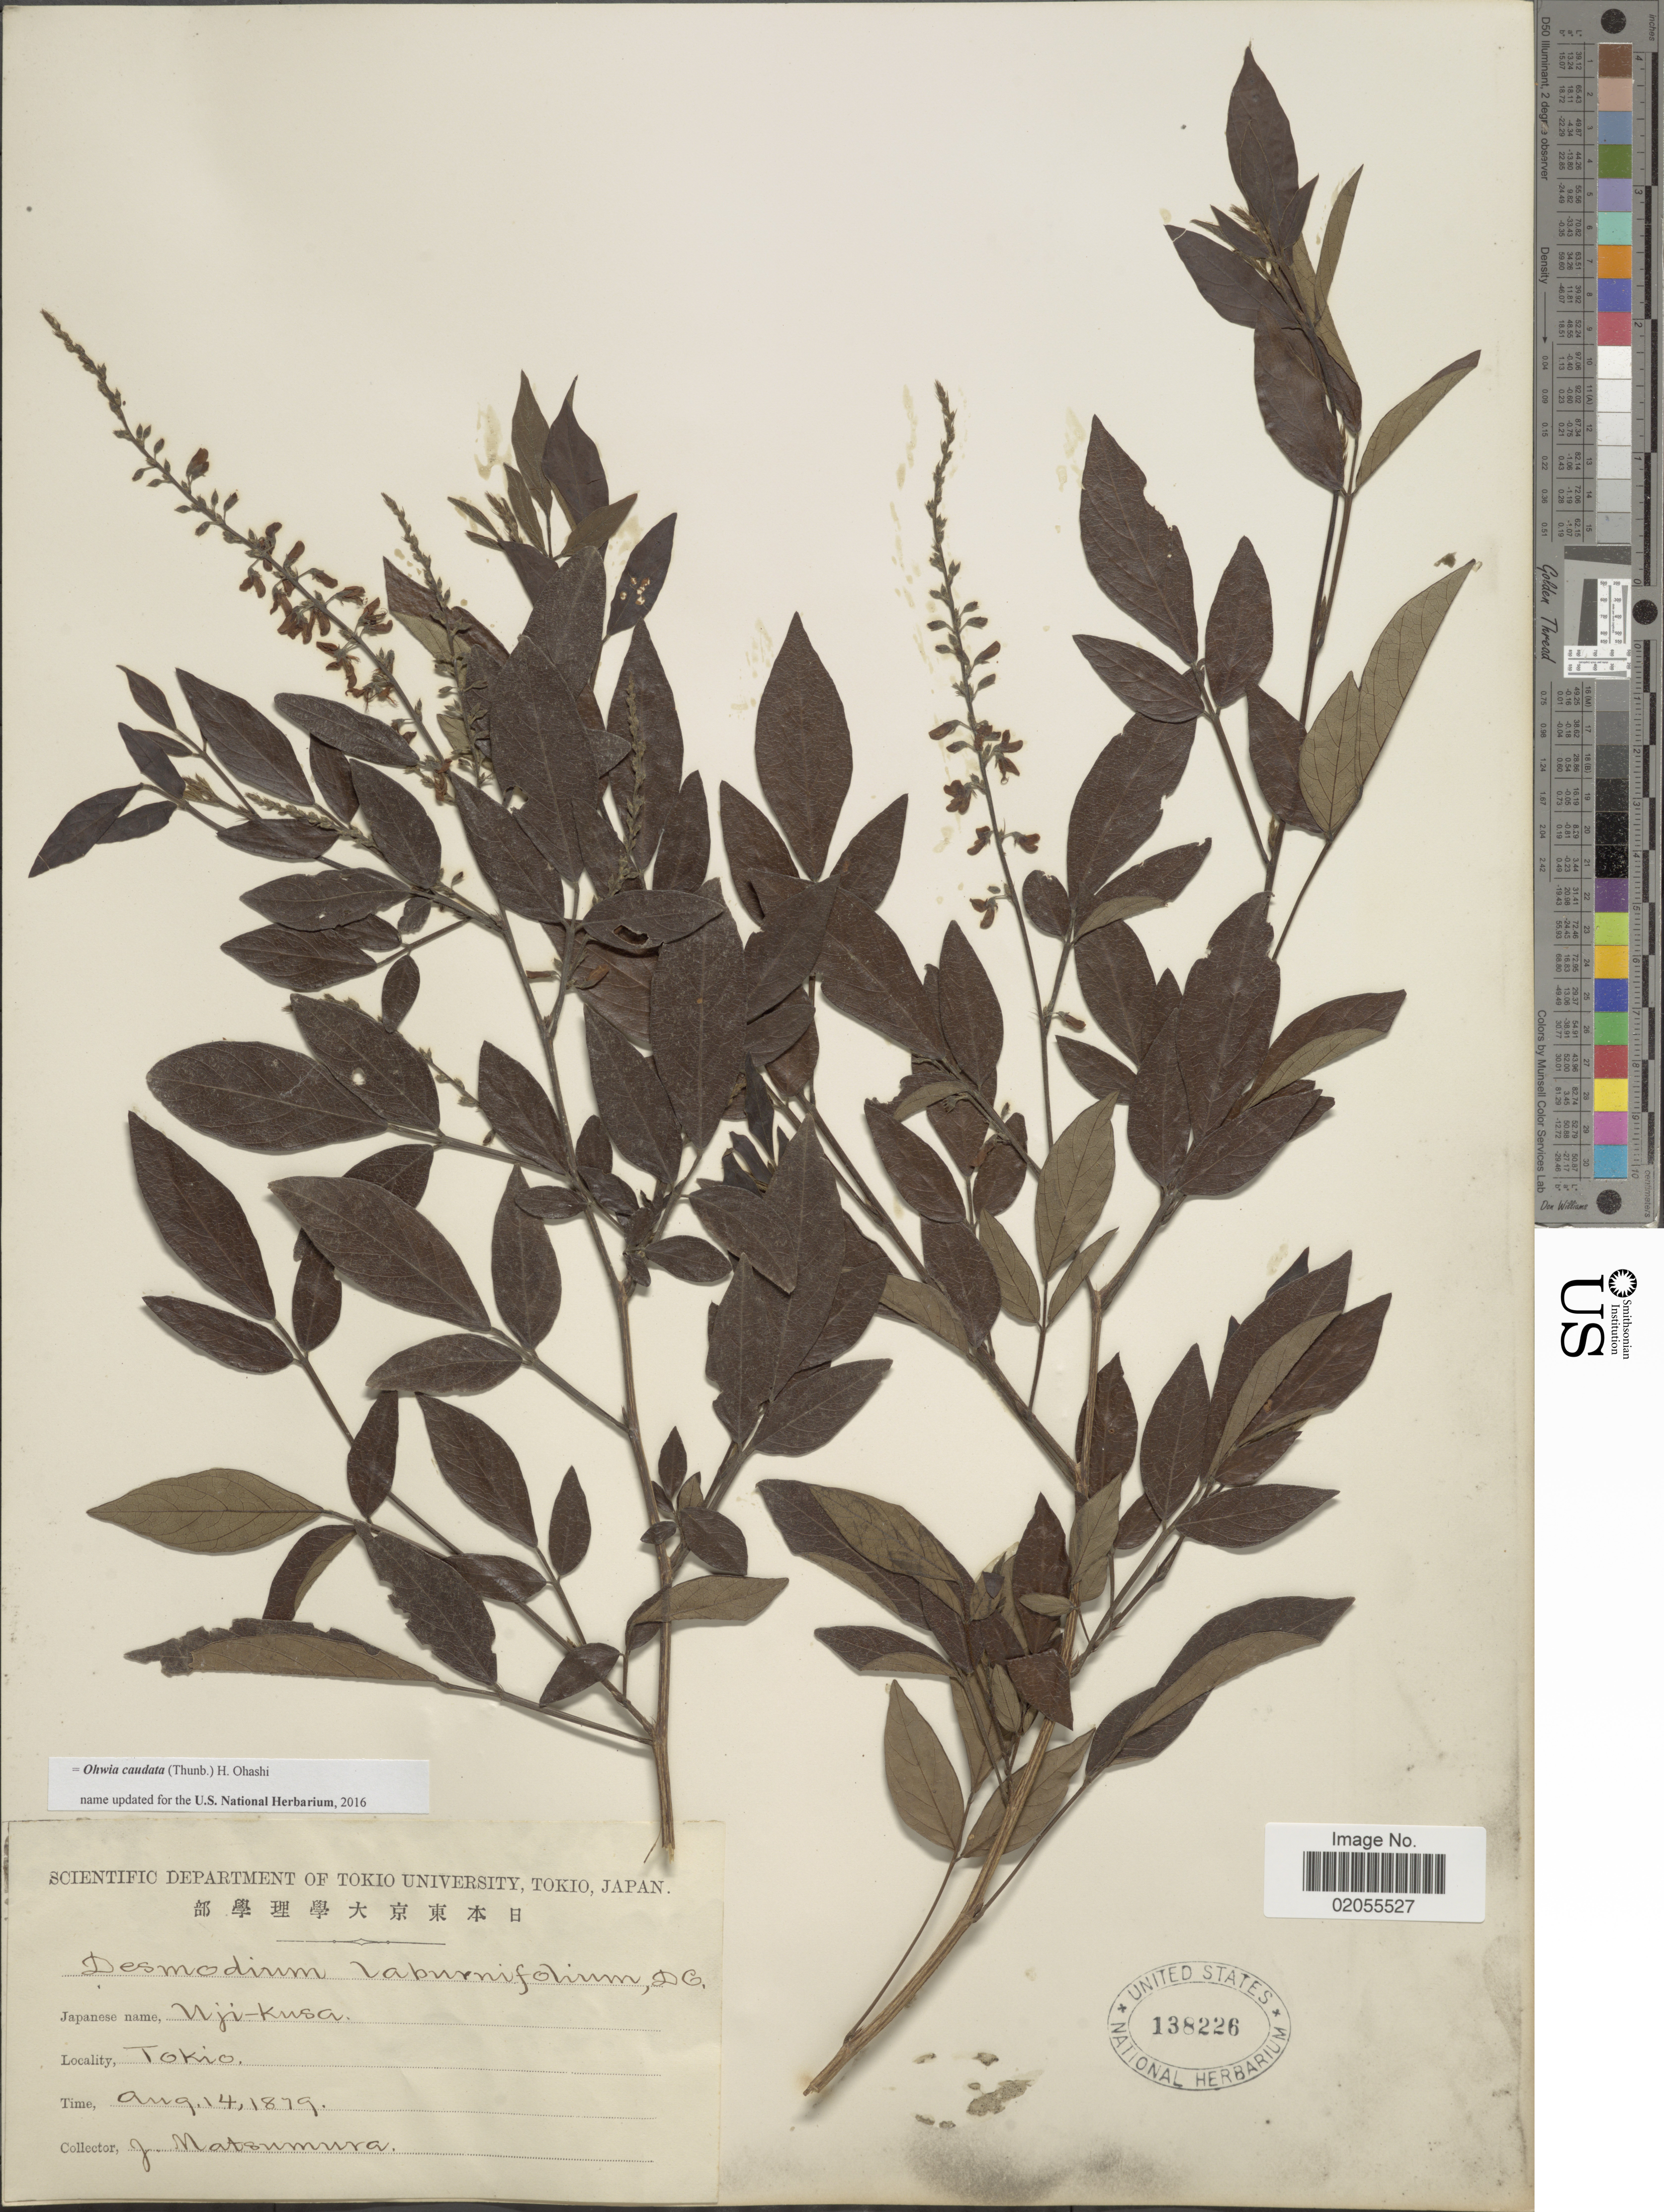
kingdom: Plantae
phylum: Tracheophyta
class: Magnoliopsida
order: Fabales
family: Fabaceae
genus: Ohwia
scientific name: Ohwia caudata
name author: (Thunb.) H. Ohashi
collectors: J. Matsumura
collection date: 1879-08-14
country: Japan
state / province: Tokyo, Federal City of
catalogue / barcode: US 138226